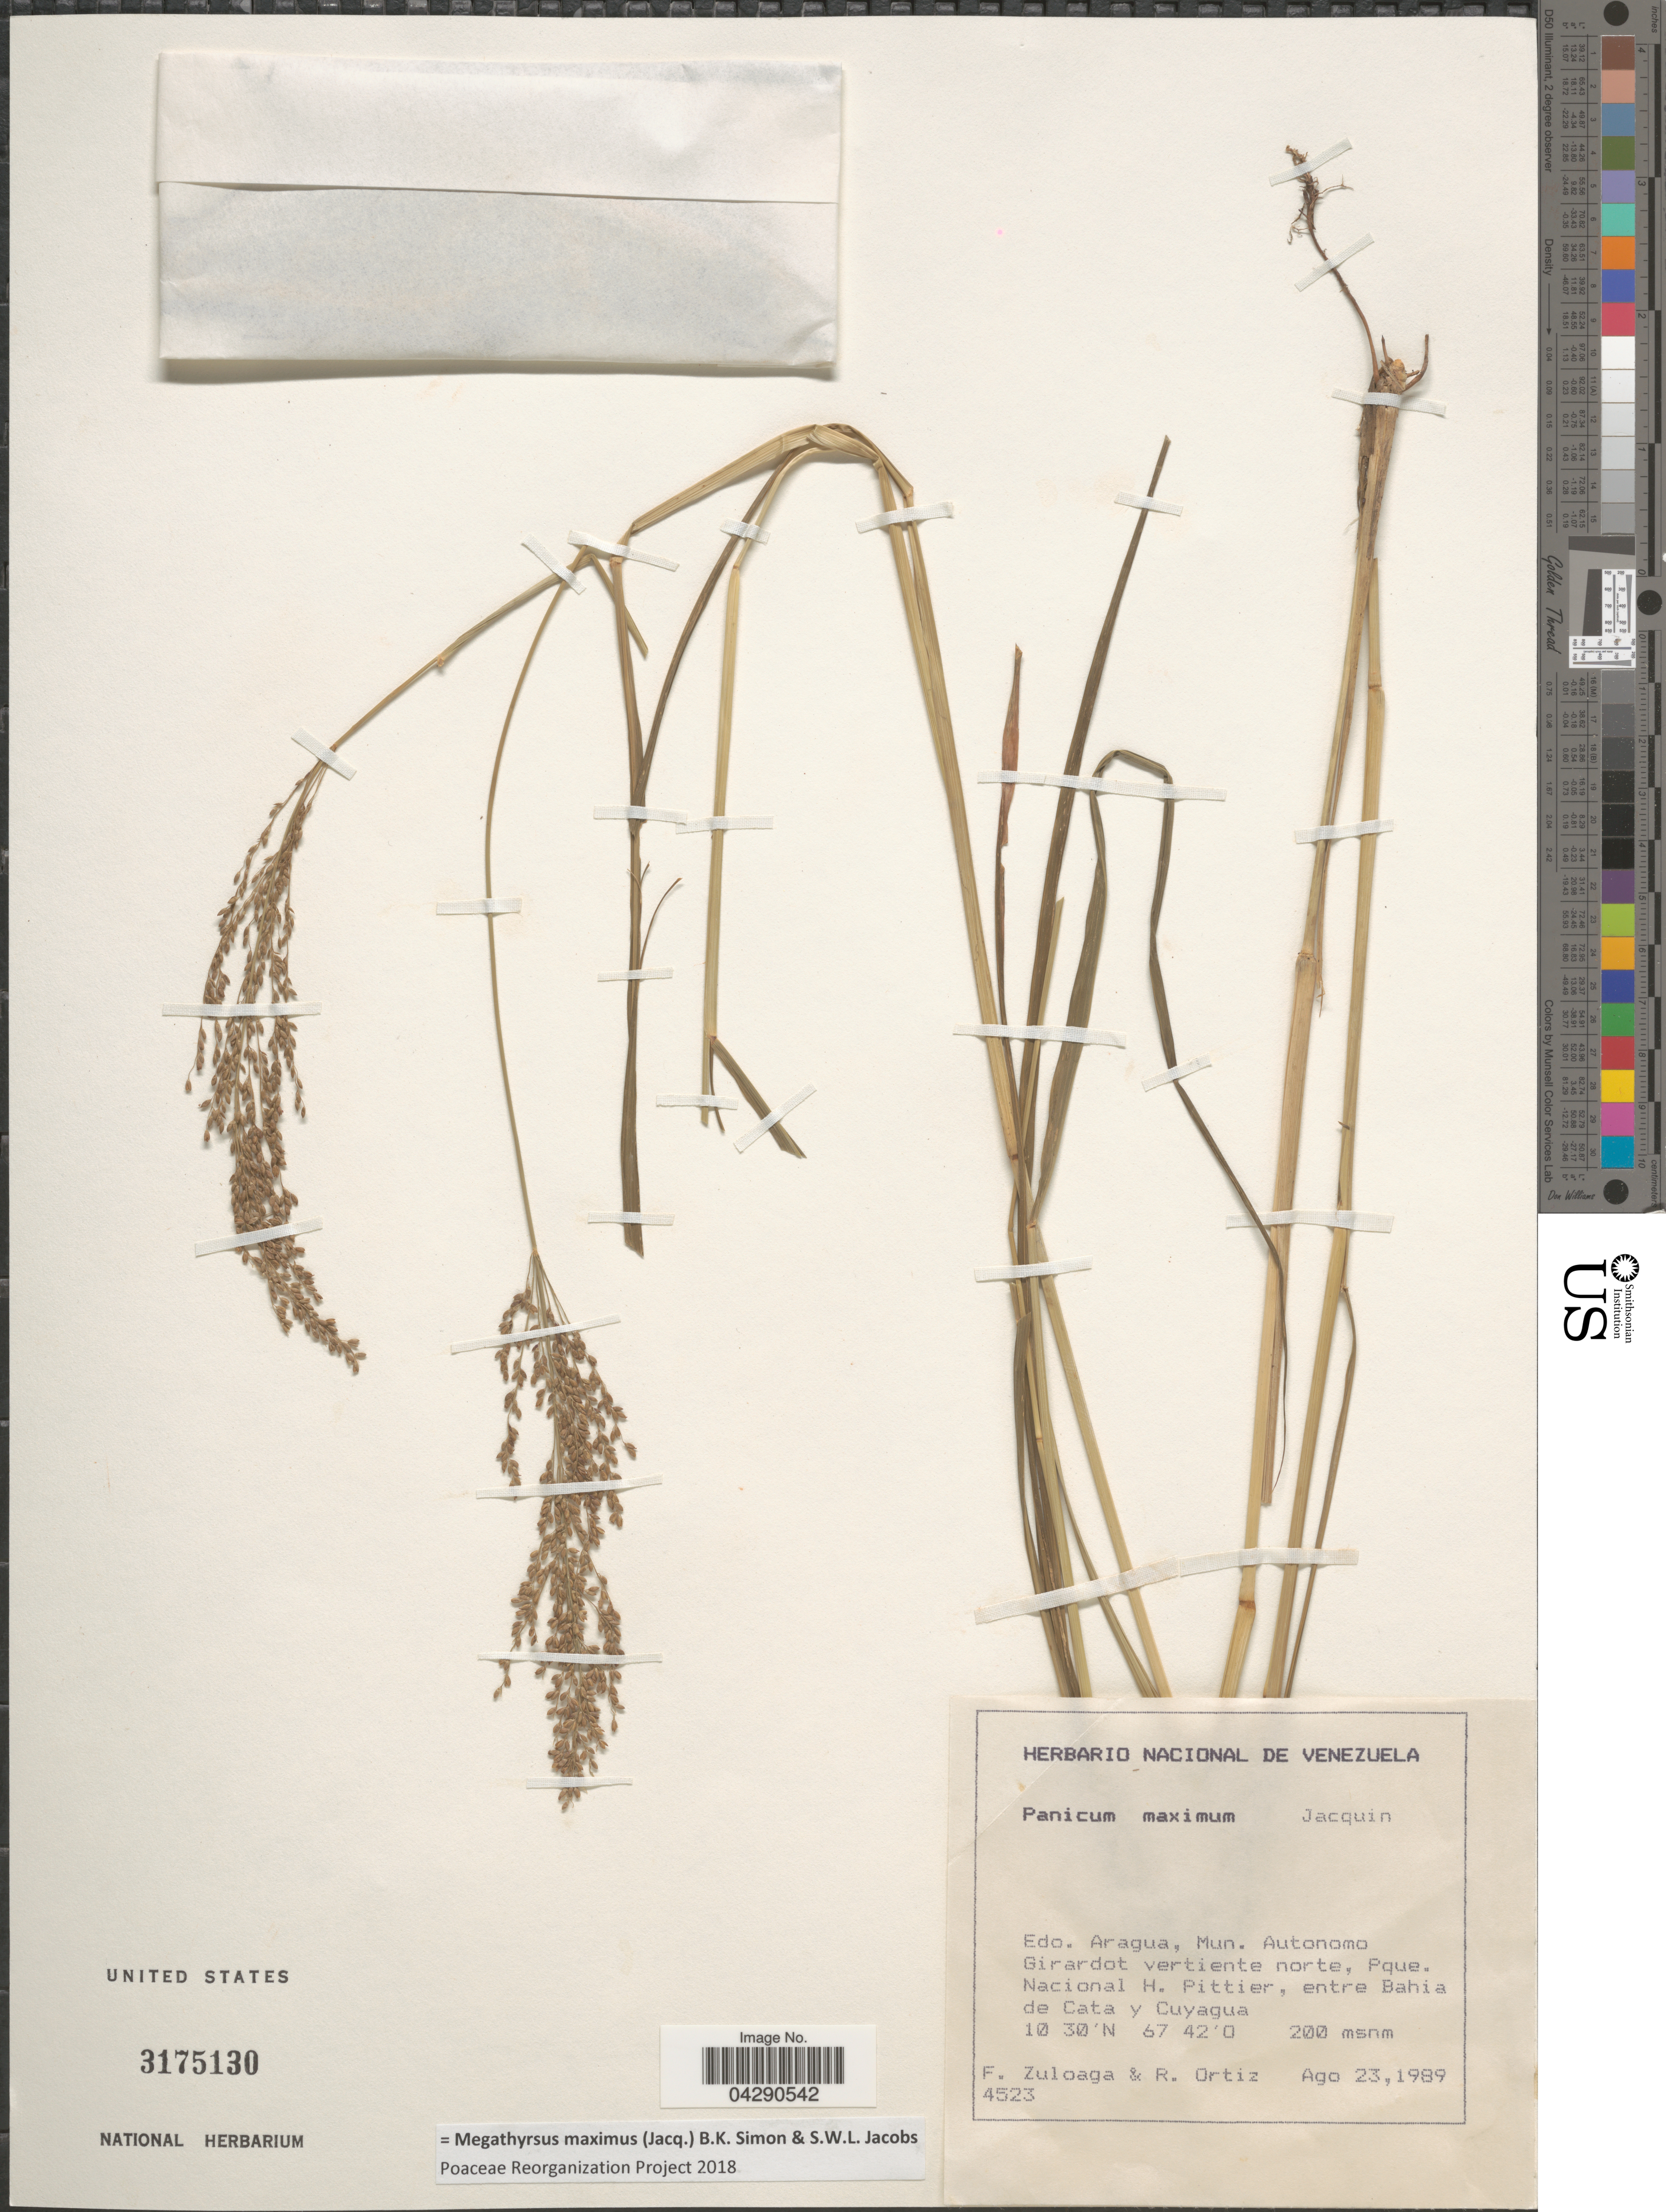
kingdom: Plantae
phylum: Tracheophyta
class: Liliopsida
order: Poales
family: Poaceae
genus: Megathyrsus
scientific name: Megathyrsus maximus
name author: (Jacq.) B.K. Simon & S.W.L. Jacobs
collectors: F. Zuloaga & R. Ortiz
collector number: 4523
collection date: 1989-08-23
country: Venezuela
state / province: Aragua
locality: Mun. Autonomo Girardot vertiente norte, Pque. Nacional H. Pittier, entre Bahia de Cata y Cuyagua.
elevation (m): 200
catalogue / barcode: US 3175130